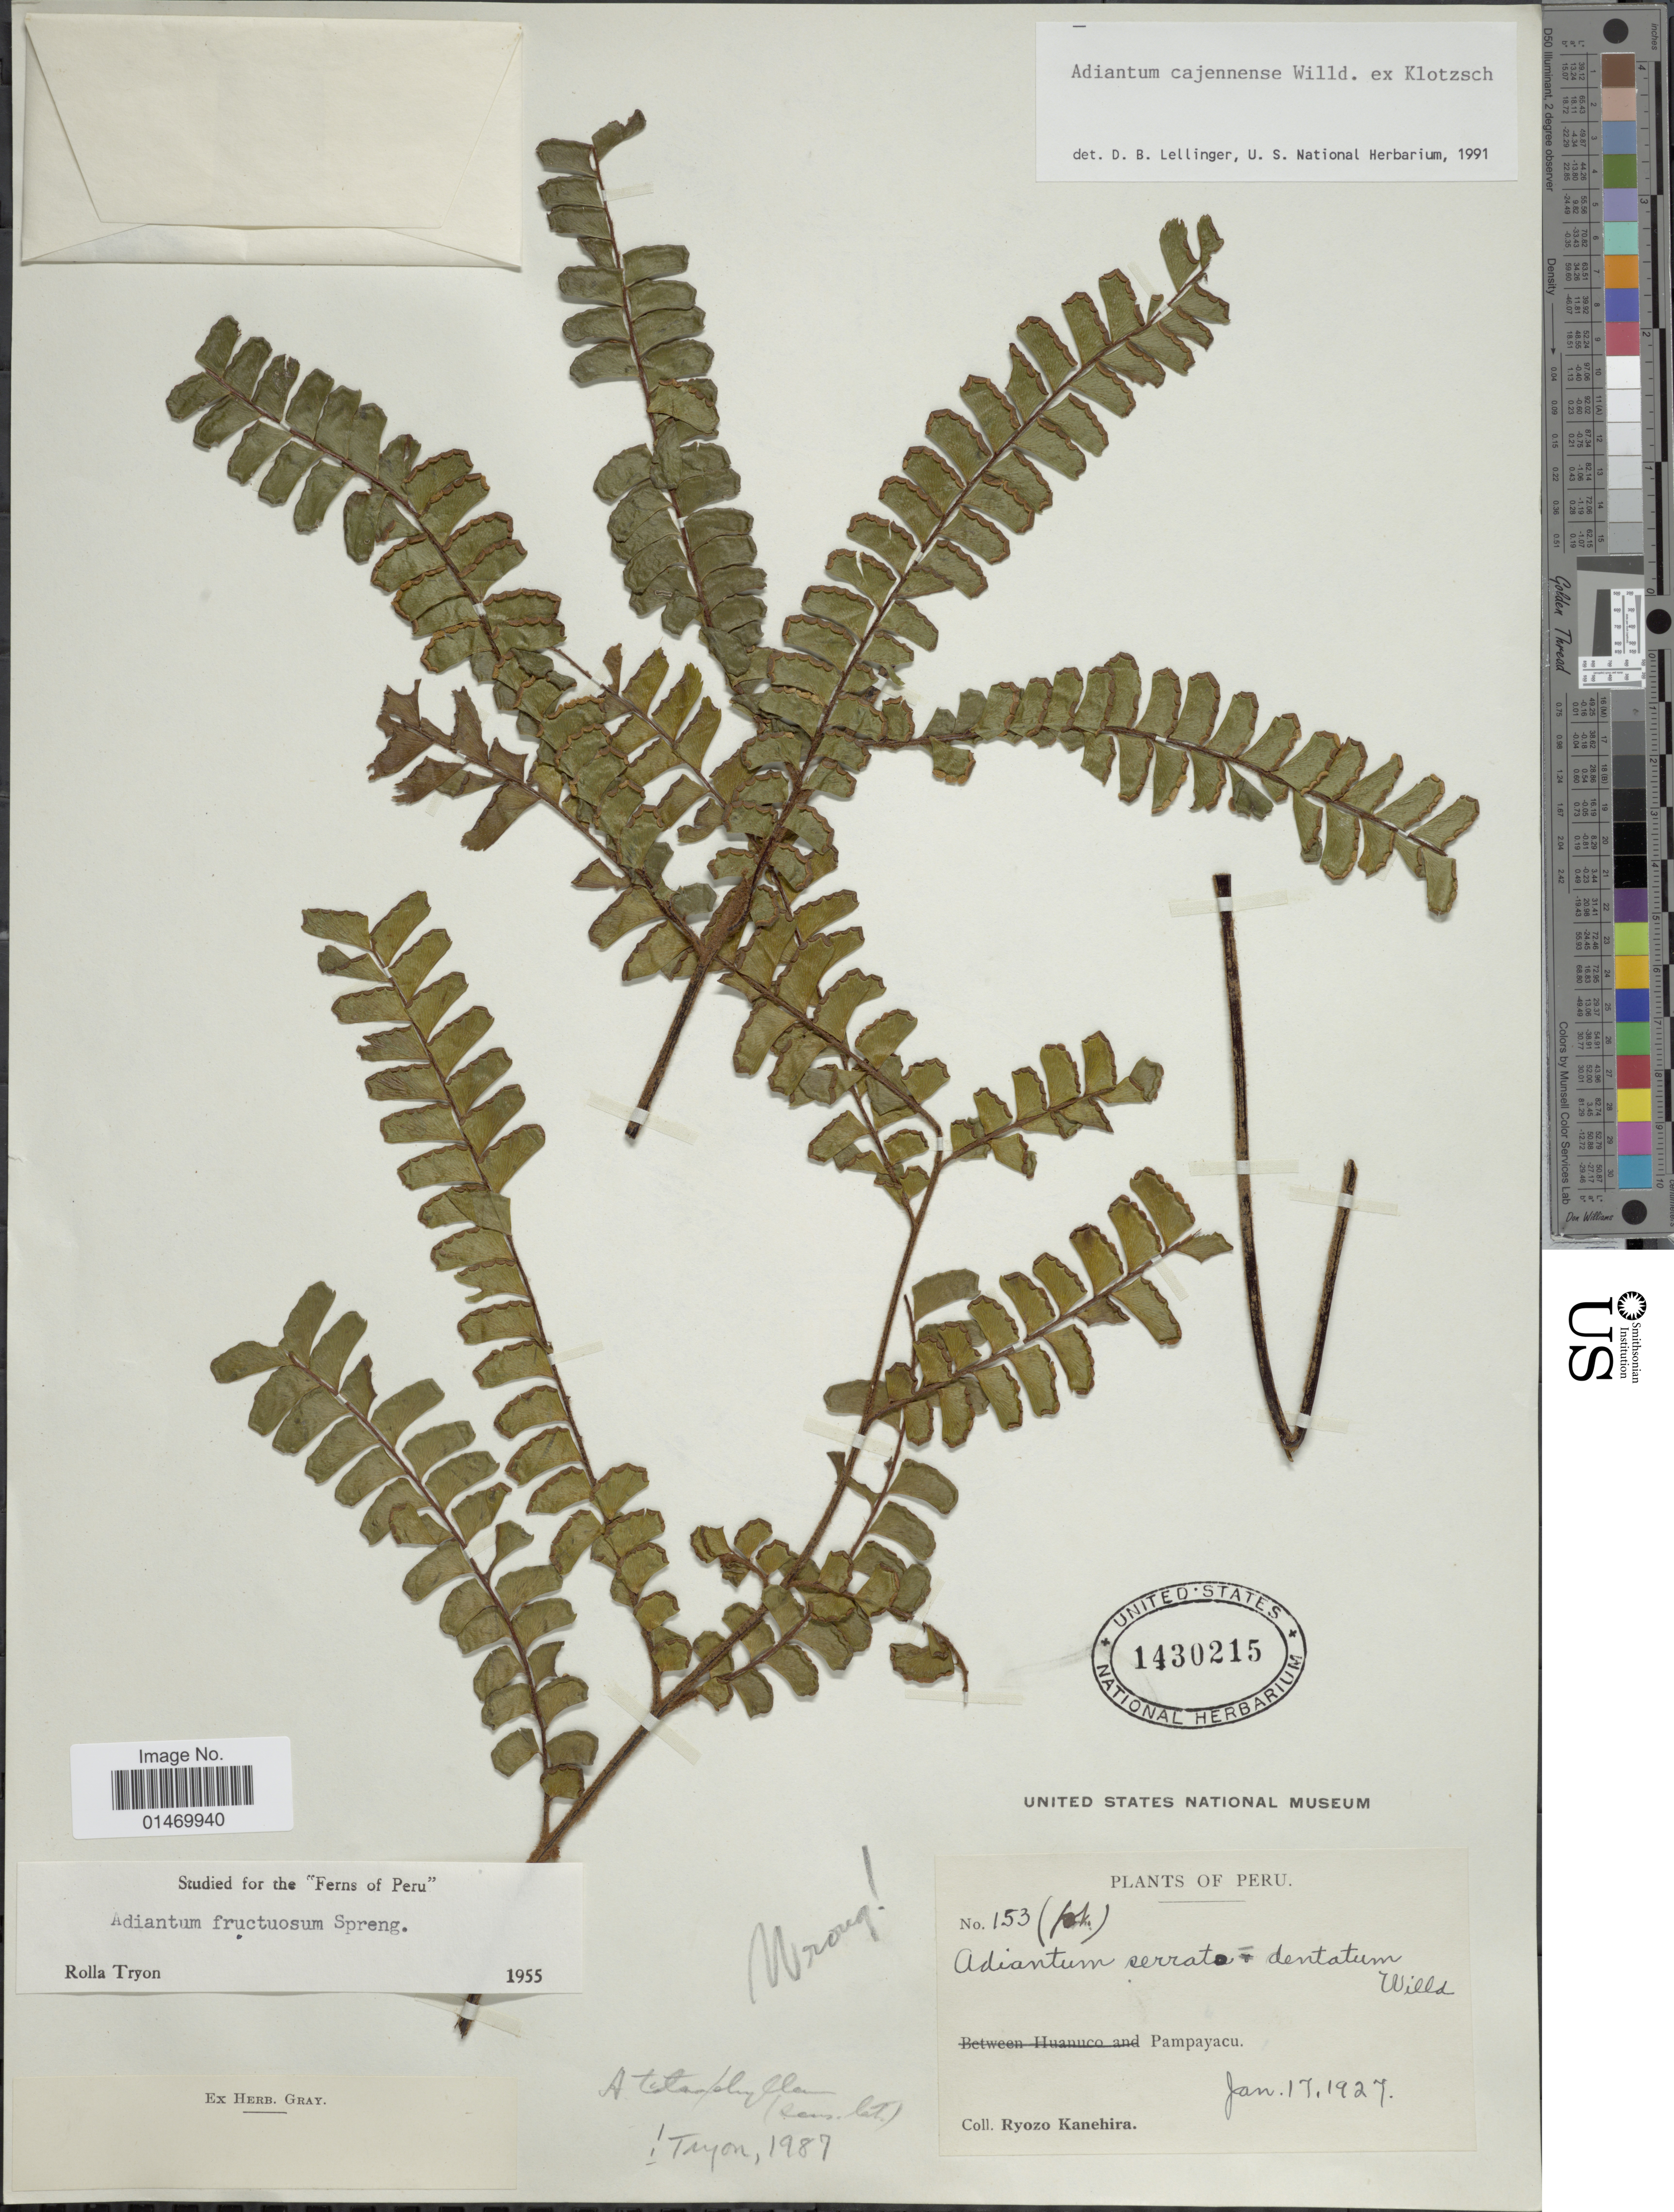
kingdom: Plantae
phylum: Tracheophyta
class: Polypodiopsida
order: Polypodiales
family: Pteridaceae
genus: Adiantum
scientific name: Adiantum cajennense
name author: Willd. ex Klotzsch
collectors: R. Kanehira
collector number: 153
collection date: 1927-01-17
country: Peru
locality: Peru, Pampayacu.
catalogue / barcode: US 1430215